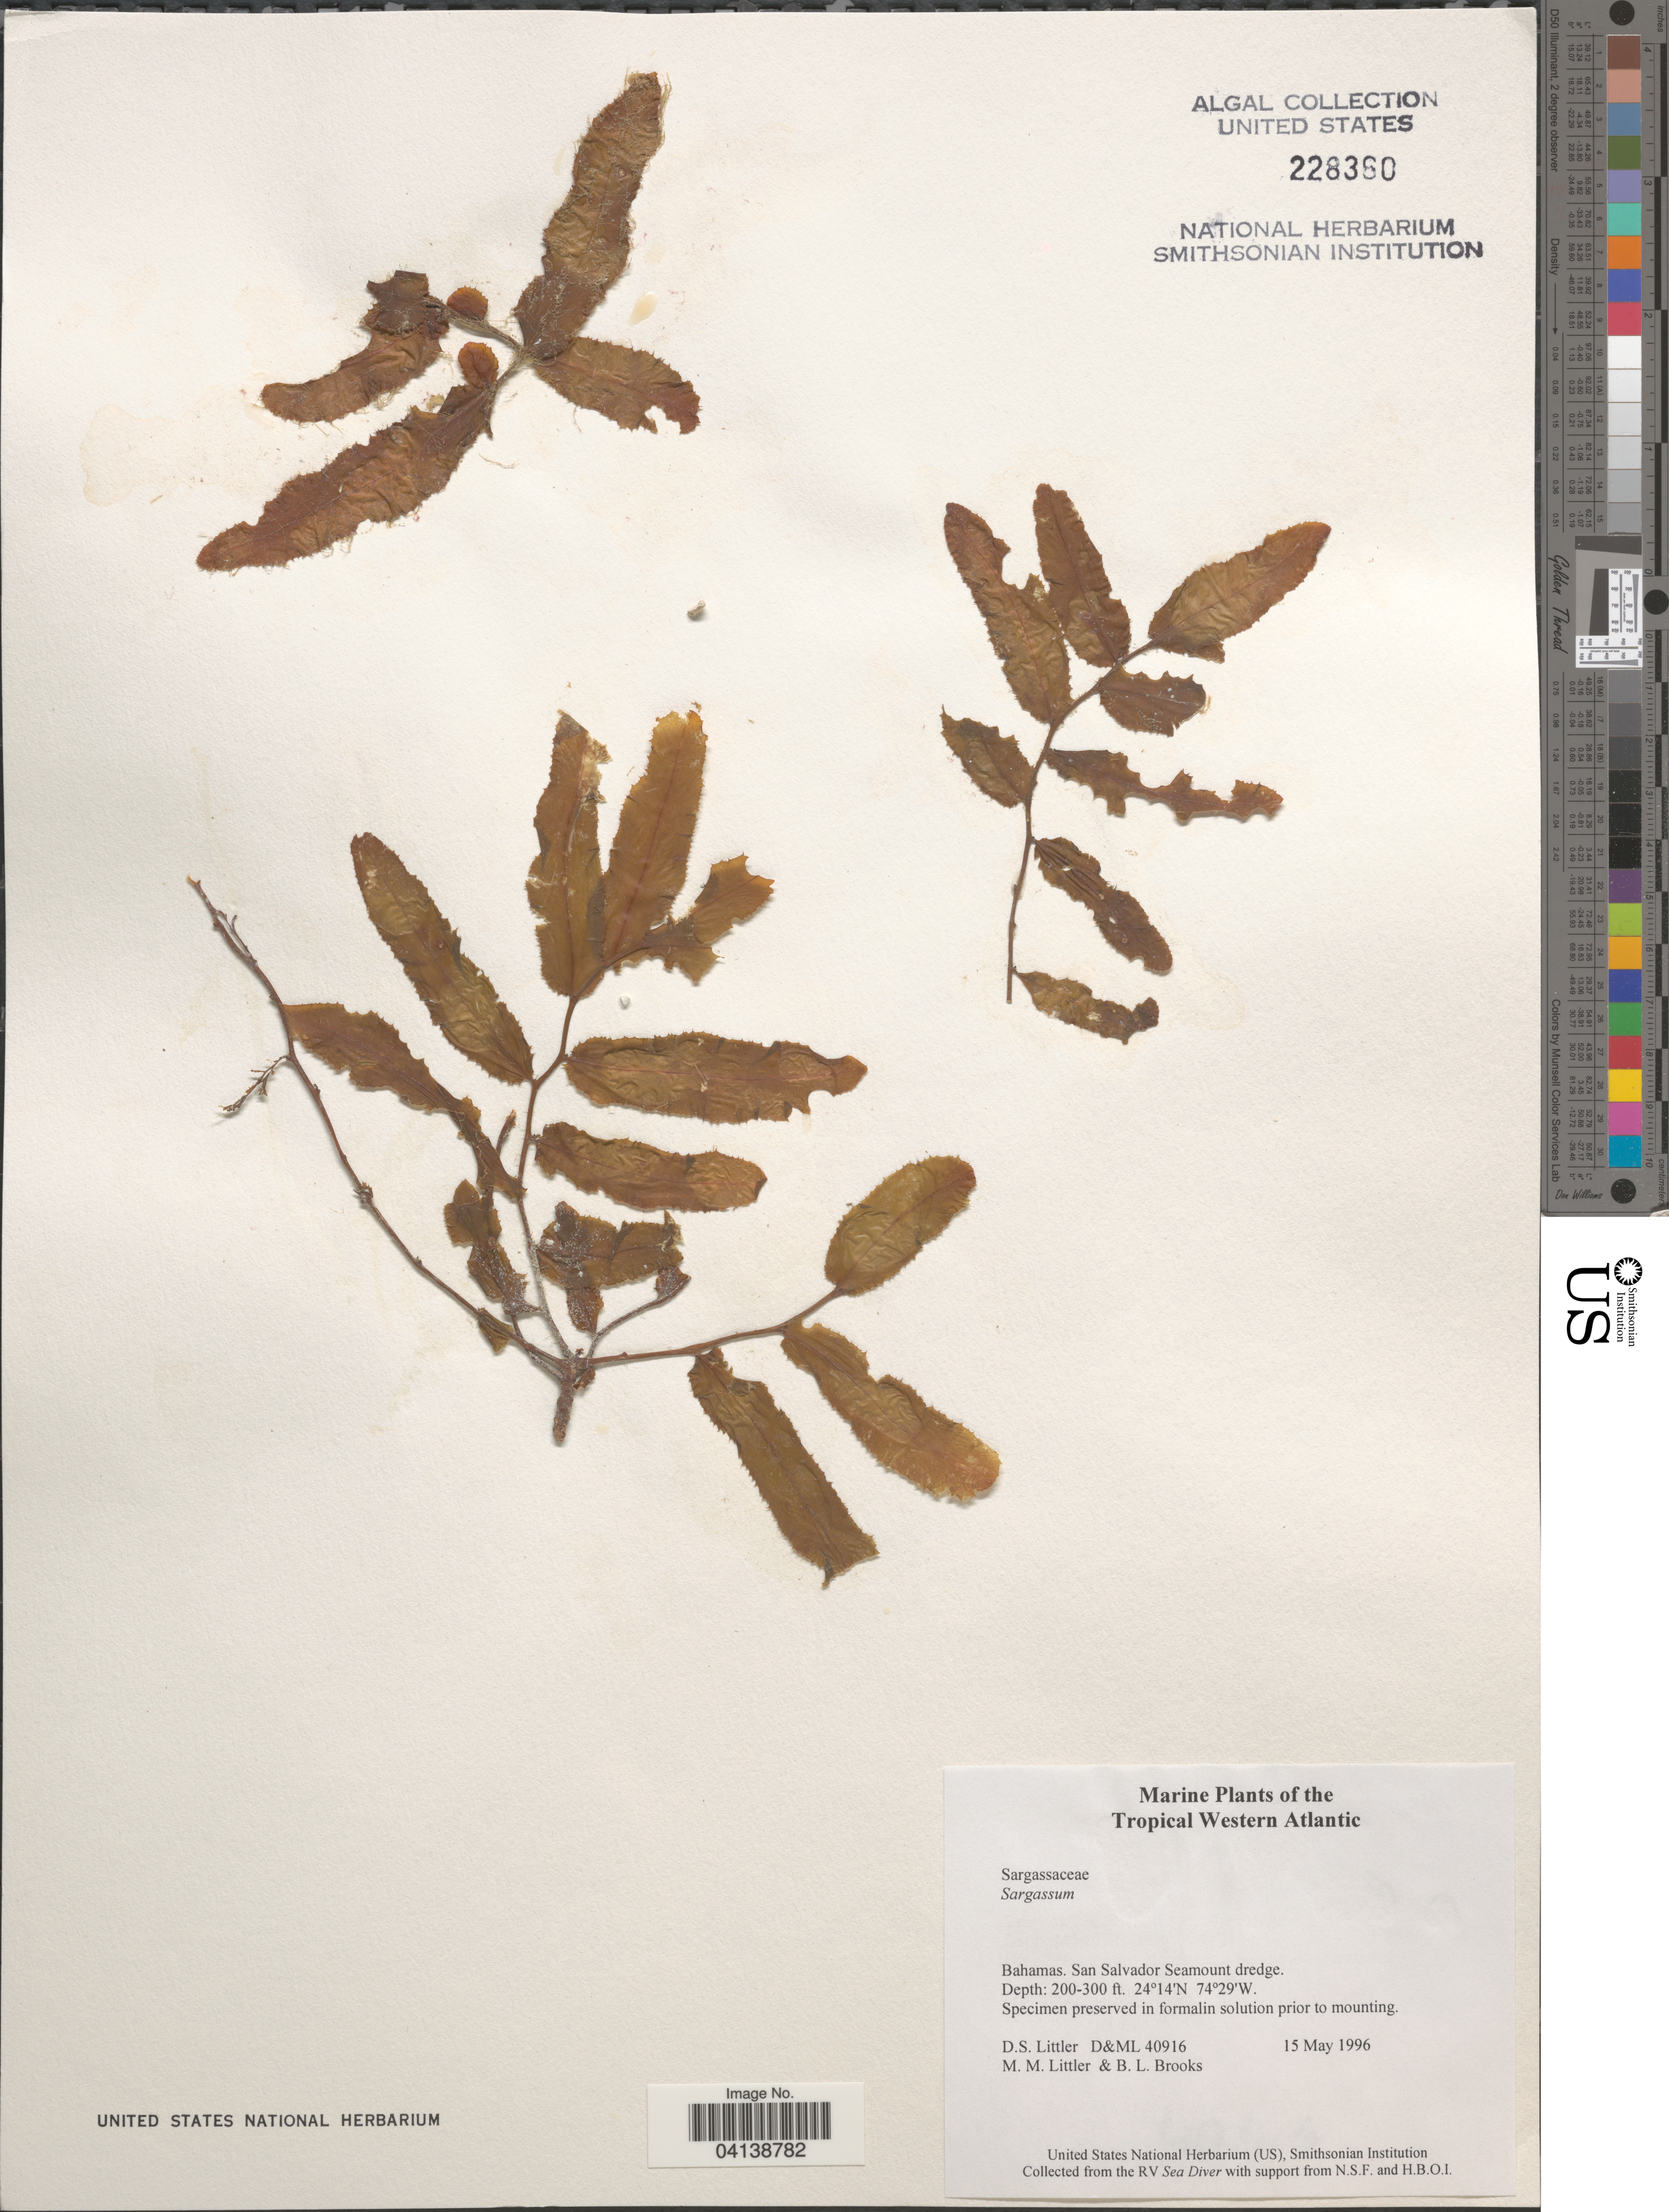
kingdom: Chromista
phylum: Ochrophyta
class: Phaeophyceae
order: Fucales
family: Sargassaceae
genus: Sargassum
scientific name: Sargassum sp.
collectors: D. S. Littler & B. Brooks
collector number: D&ML40916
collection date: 1996-05-15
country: Bahamas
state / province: San Salvador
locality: The Tropical Western Atlantic. San Salvador Seamount dredge.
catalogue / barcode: US 228360